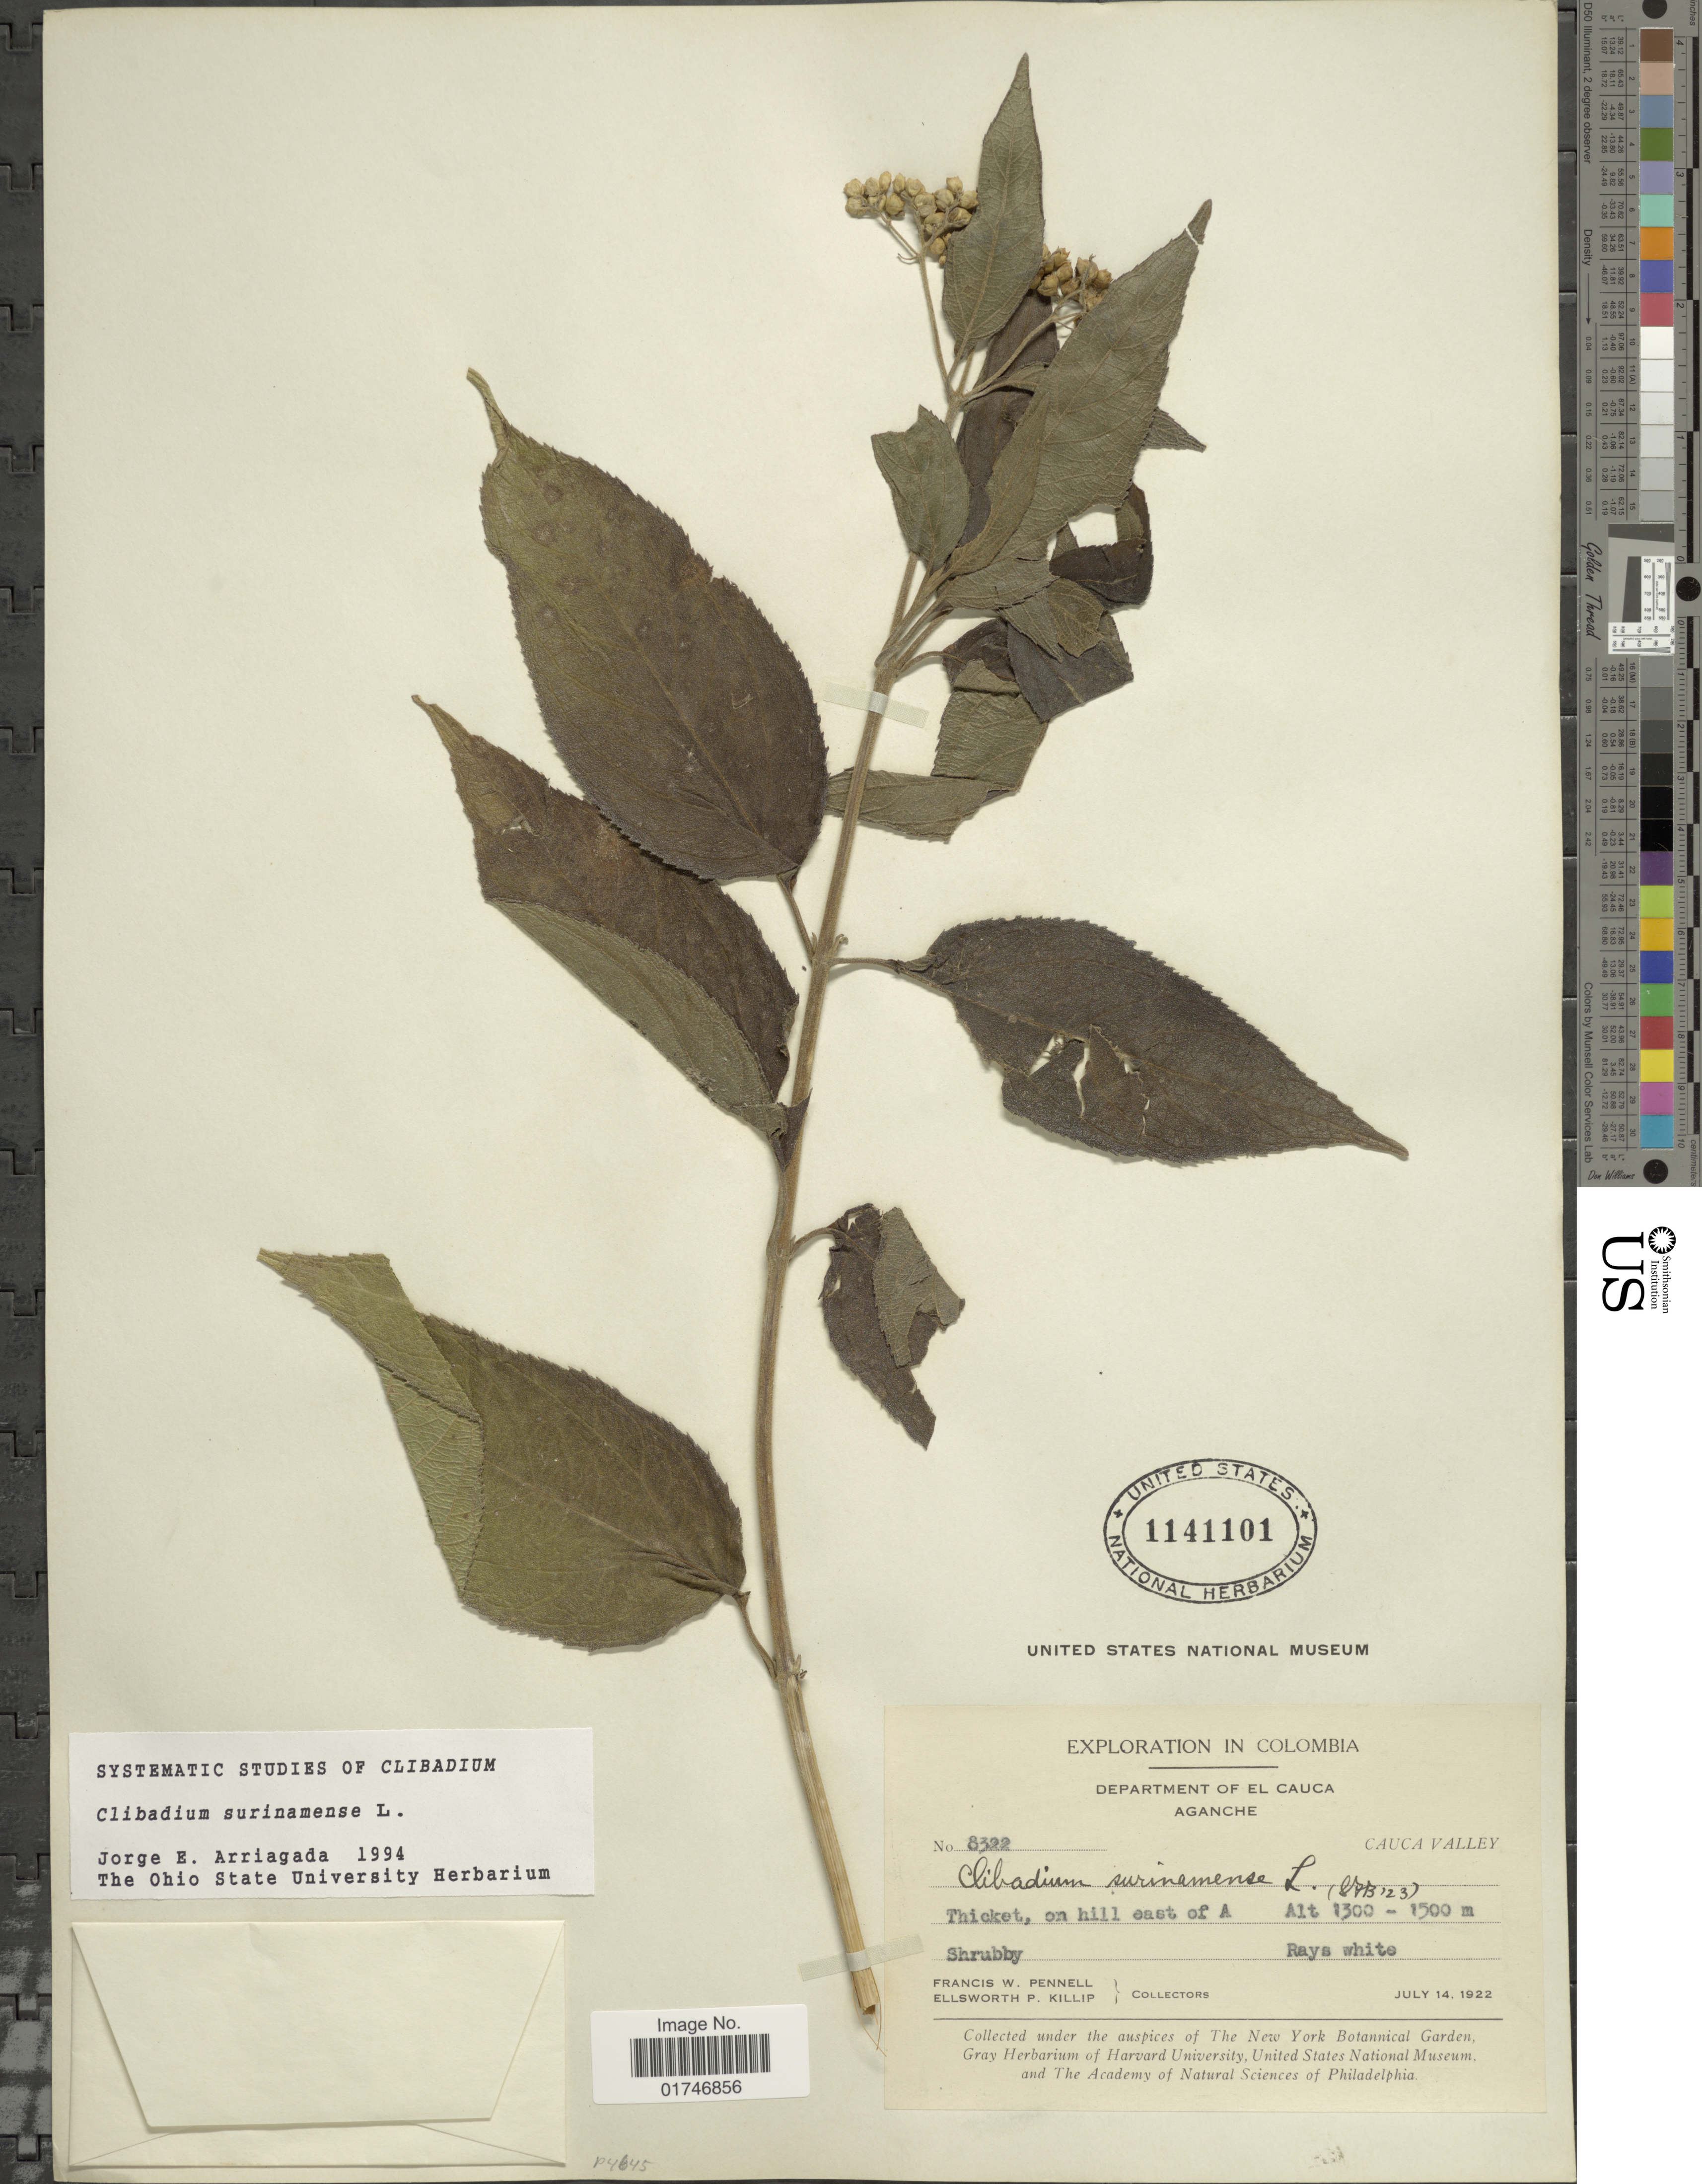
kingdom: Plantae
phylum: Tracheophyta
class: Magnoliopsida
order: Asterales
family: Asteraceae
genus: Clibadium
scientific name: Clibadium surinamense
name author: L.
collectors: F. W. Pennell & E. P. Killip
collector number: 8322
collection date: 1922-07-14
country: Colombia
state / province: Cauca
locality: Department of El Cauca. Aganche. Cauca Valley. Thicket, on hill east of A.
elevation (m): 1300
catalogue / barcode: US 1141101